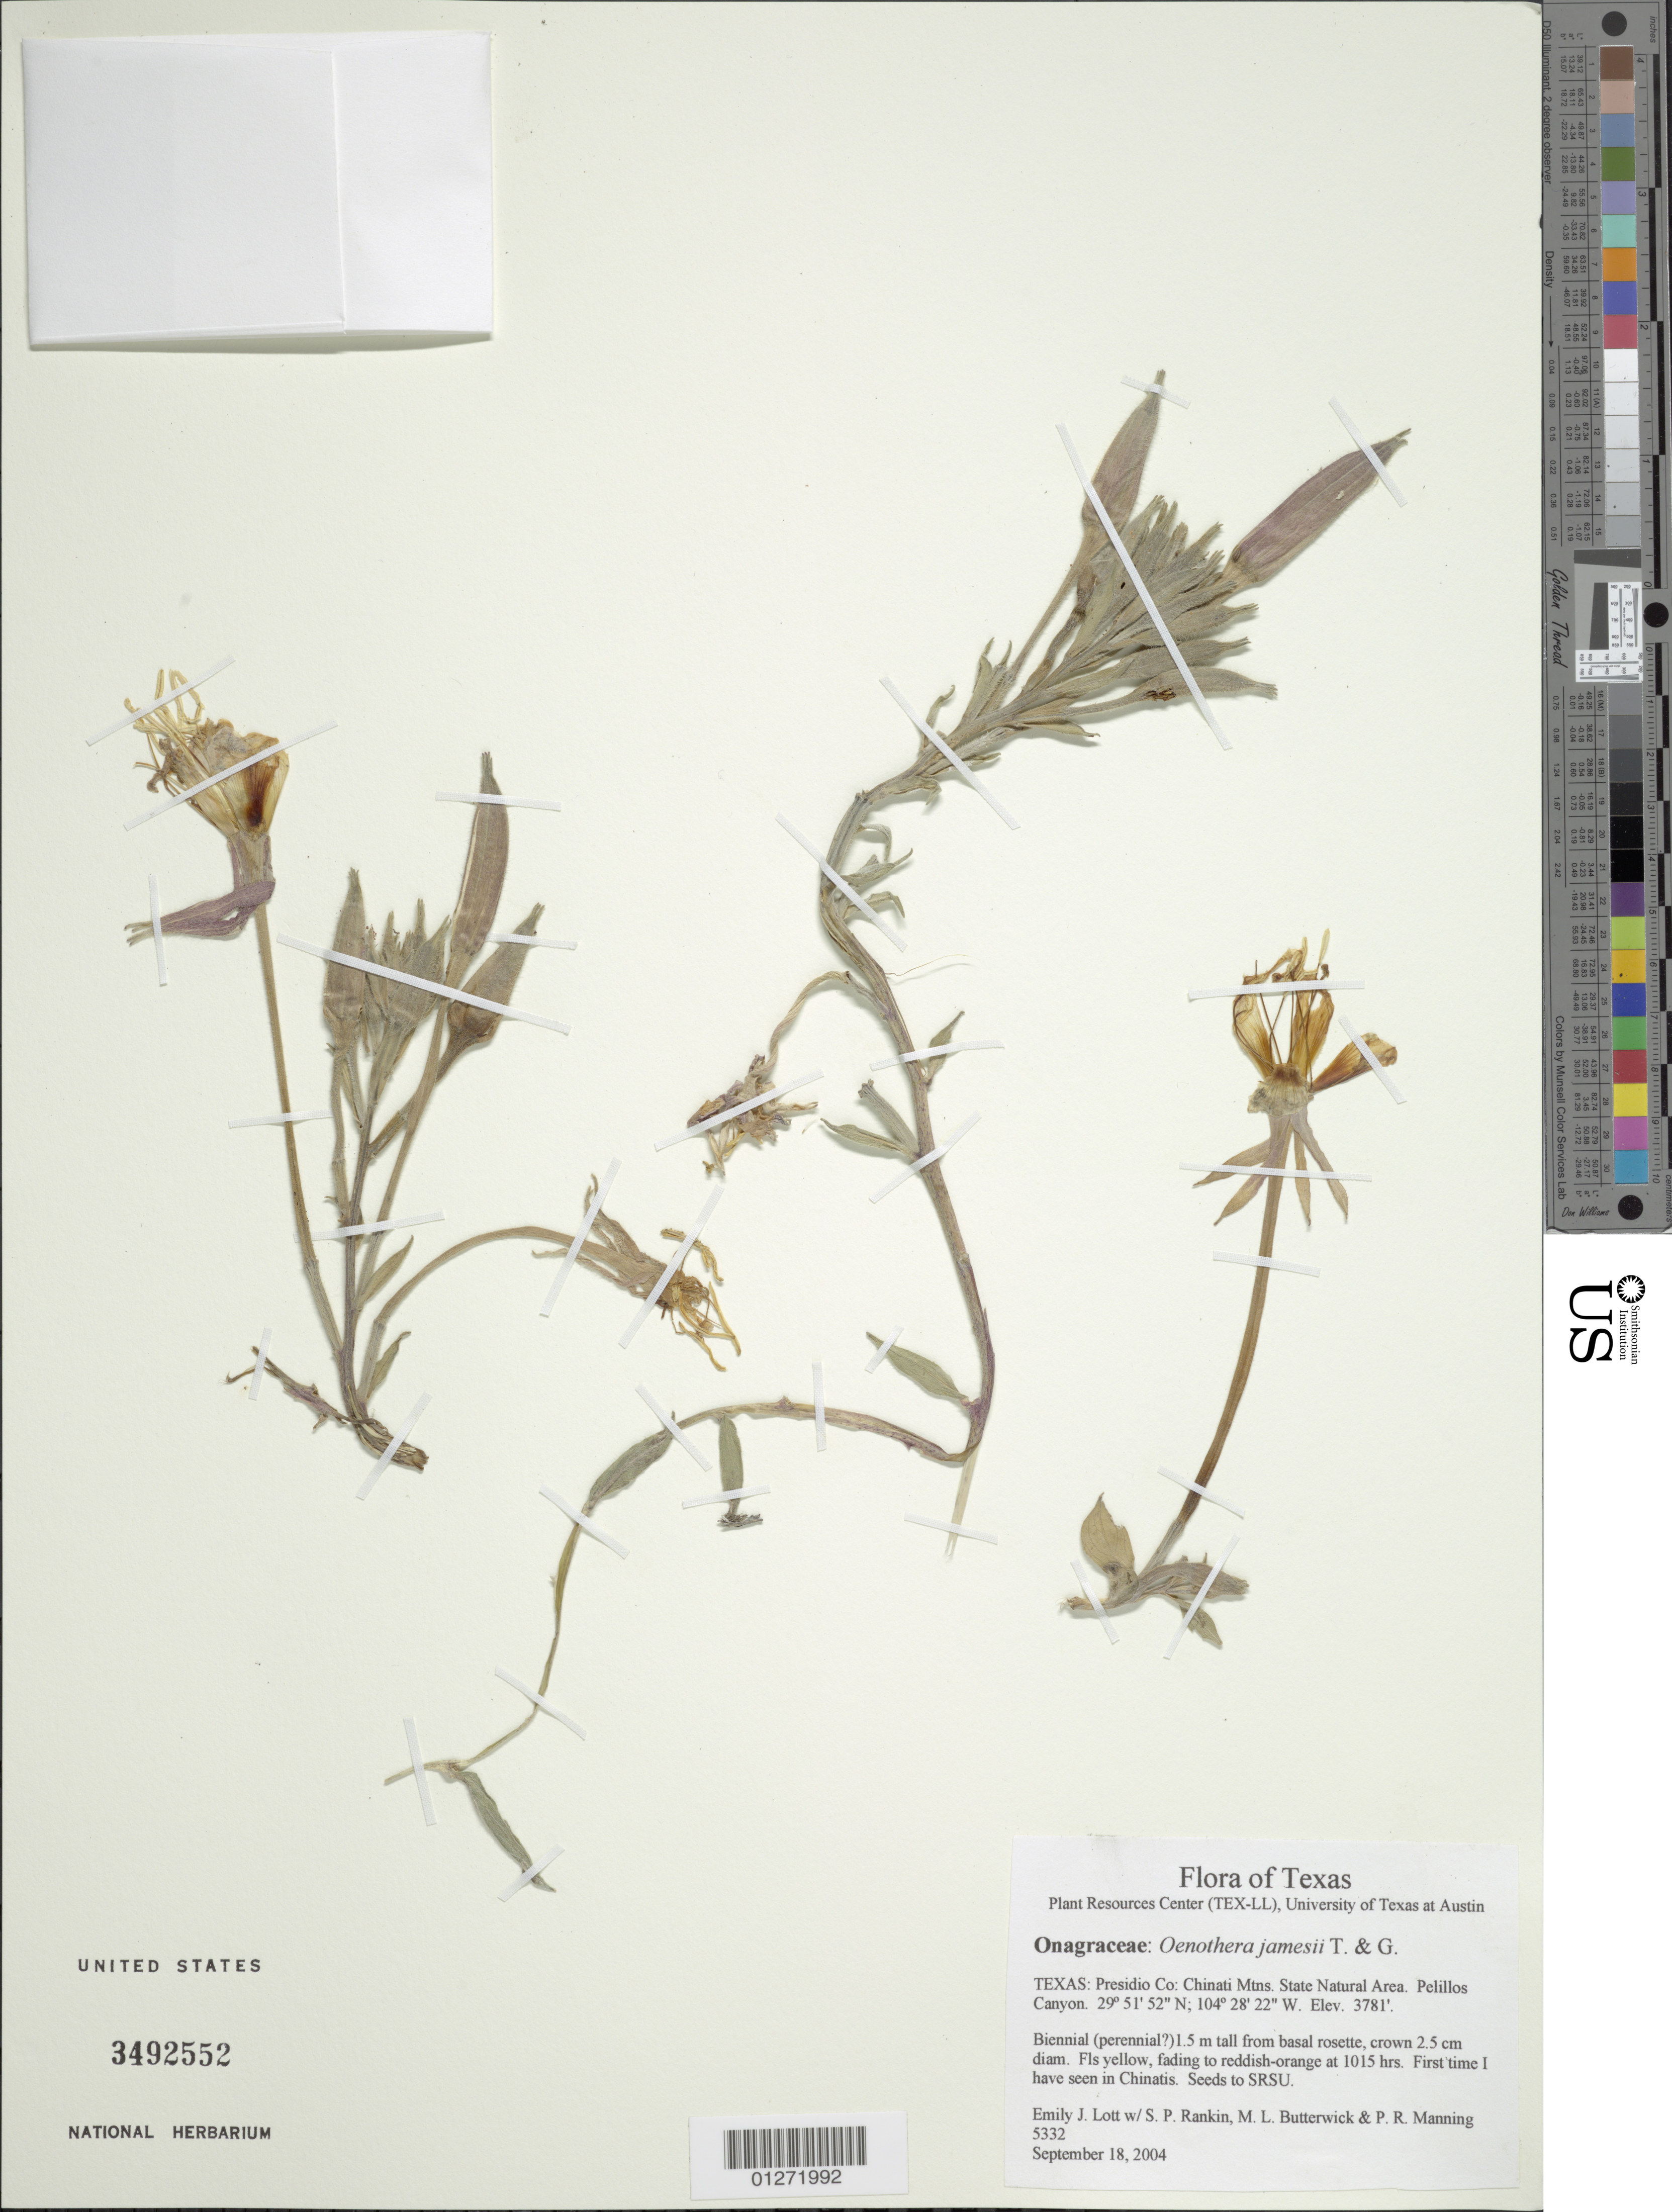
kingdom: Plantae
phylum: Tracheophyta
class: Magnoliopsida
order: Myrtales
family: Onagraceae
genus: Oenothera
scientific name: Oenothera jamesii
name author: Torr. & A. Gray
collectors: E. Lott, S. Rankin, M. Butterwick & P. Manning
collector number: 5332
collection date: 2004-09-18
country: United States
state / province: Texas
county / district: Presidio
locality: Chinati Mtns. State Natural Area, Pelillos Canyon.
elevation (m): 1152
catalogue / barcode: US 3492552